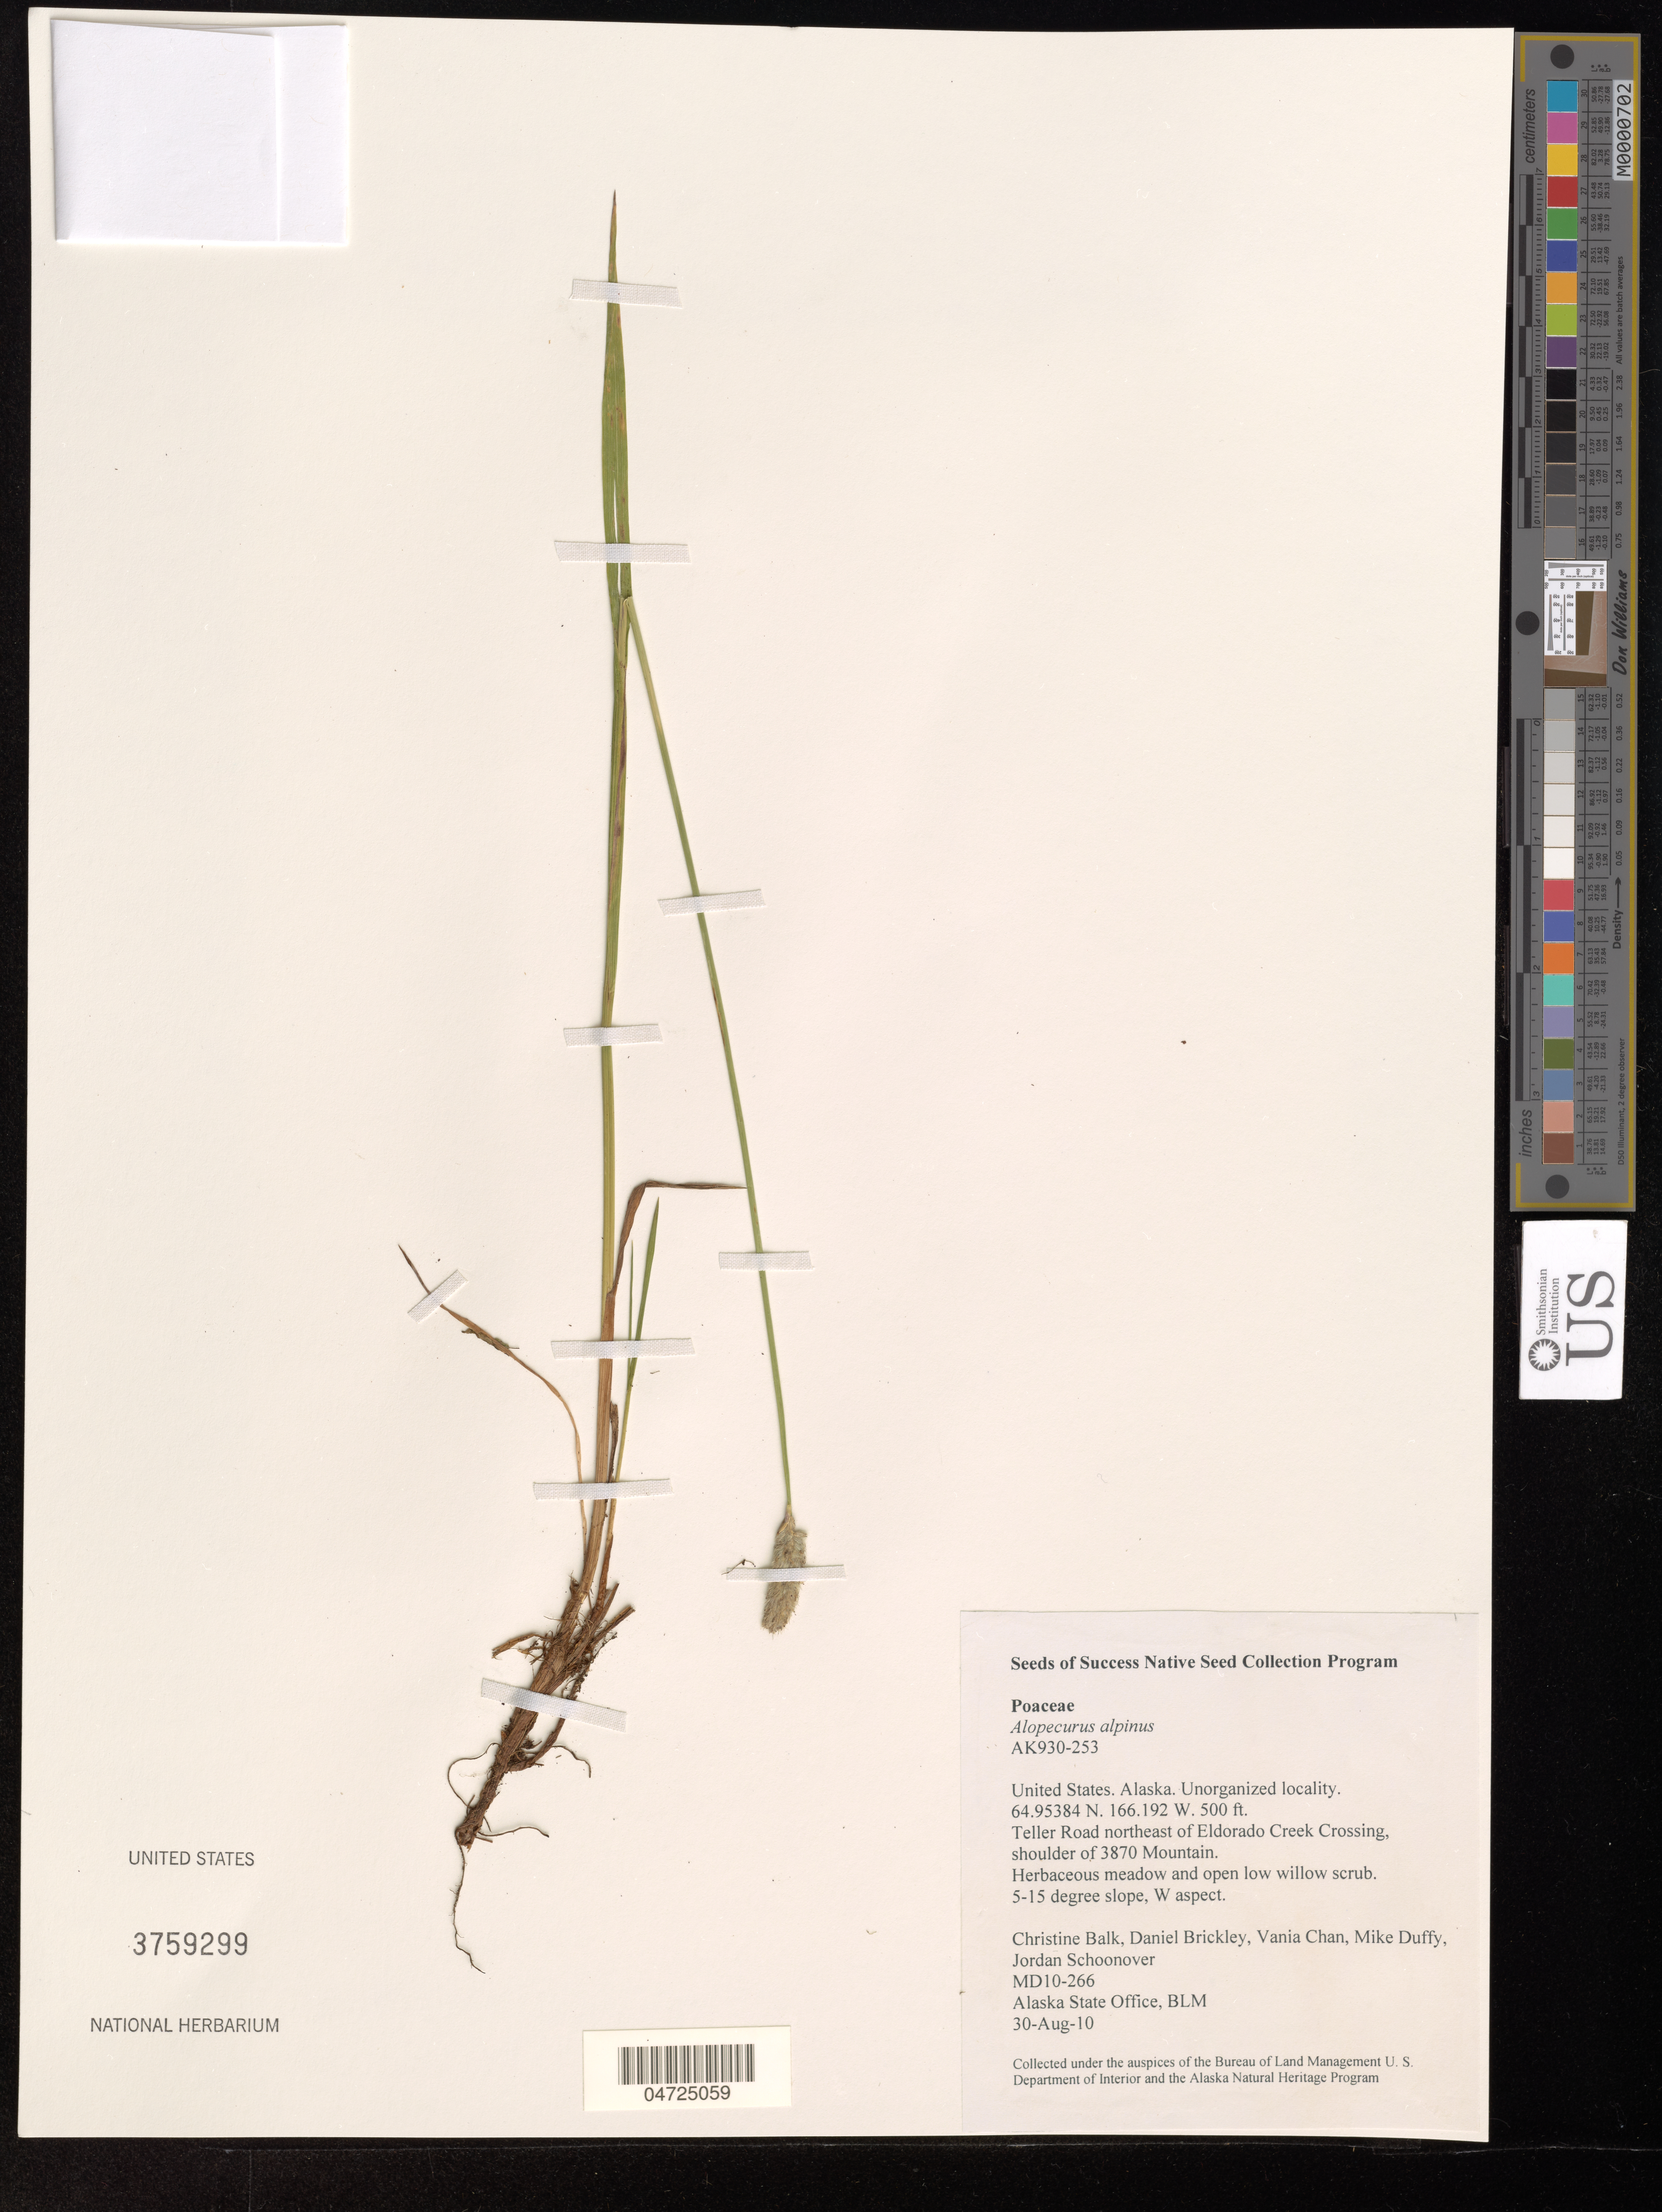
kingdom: Plantae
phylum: Tracheophyta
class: Liliopsida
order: Poales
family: Poaceae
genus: Alopecurus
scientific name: Alopecurus alpinus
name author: Vill.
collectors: C. Balk, D. Brickley, V. Chan & M. Duffy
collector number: MD10-266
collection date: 2010-08-30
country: United States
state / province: Alaska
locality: Teller Road northeast of Eldorado Creek Crossing, shoulder of 3870 Mountain.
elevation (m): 152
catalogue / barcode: US 3759299